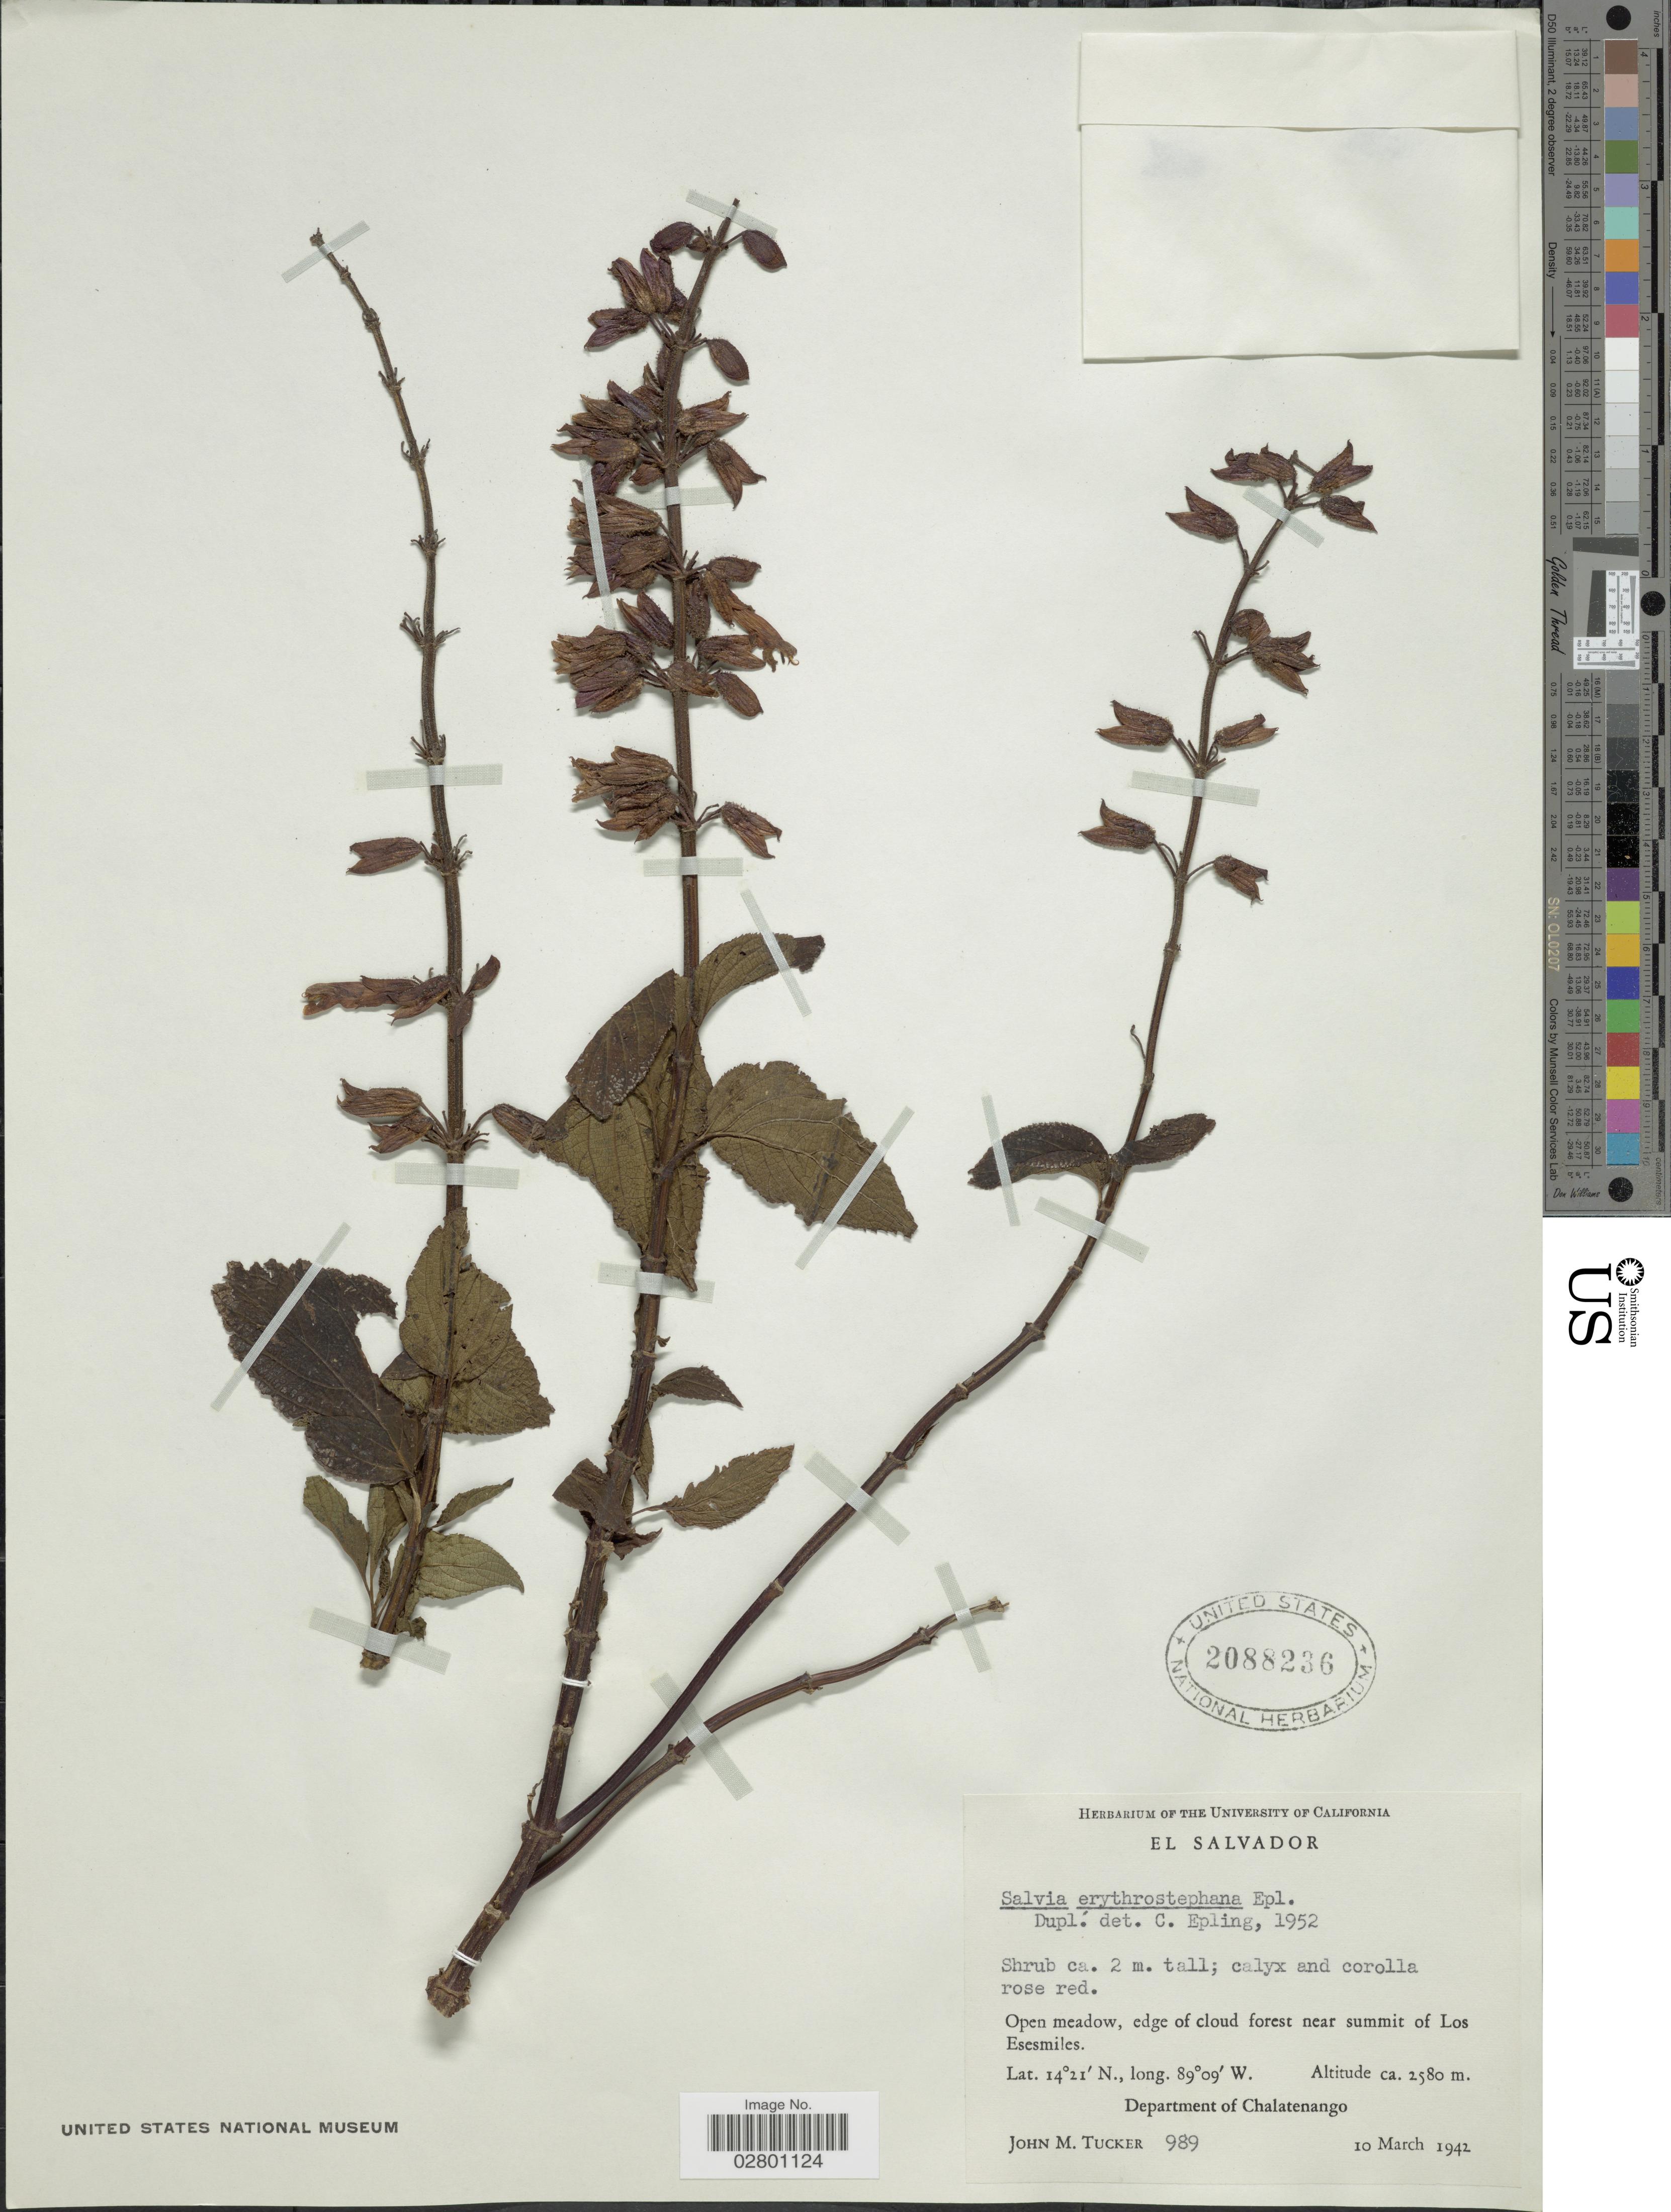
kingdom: Plantae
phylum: Tracheophyta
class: Magnoliopsida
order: Lamiales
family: Lamiaceae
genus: Salvia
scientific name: Salvia erythrostephana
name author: Epling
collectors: J. M. Tucker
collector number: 989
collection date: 1942-03-10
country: El Salvador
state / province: Chalatenango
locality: Open meadow, edge of cloud forest near summit of Los Esesmiles. Department of Chalatenango.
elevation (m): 2580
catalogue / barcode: US 2088236